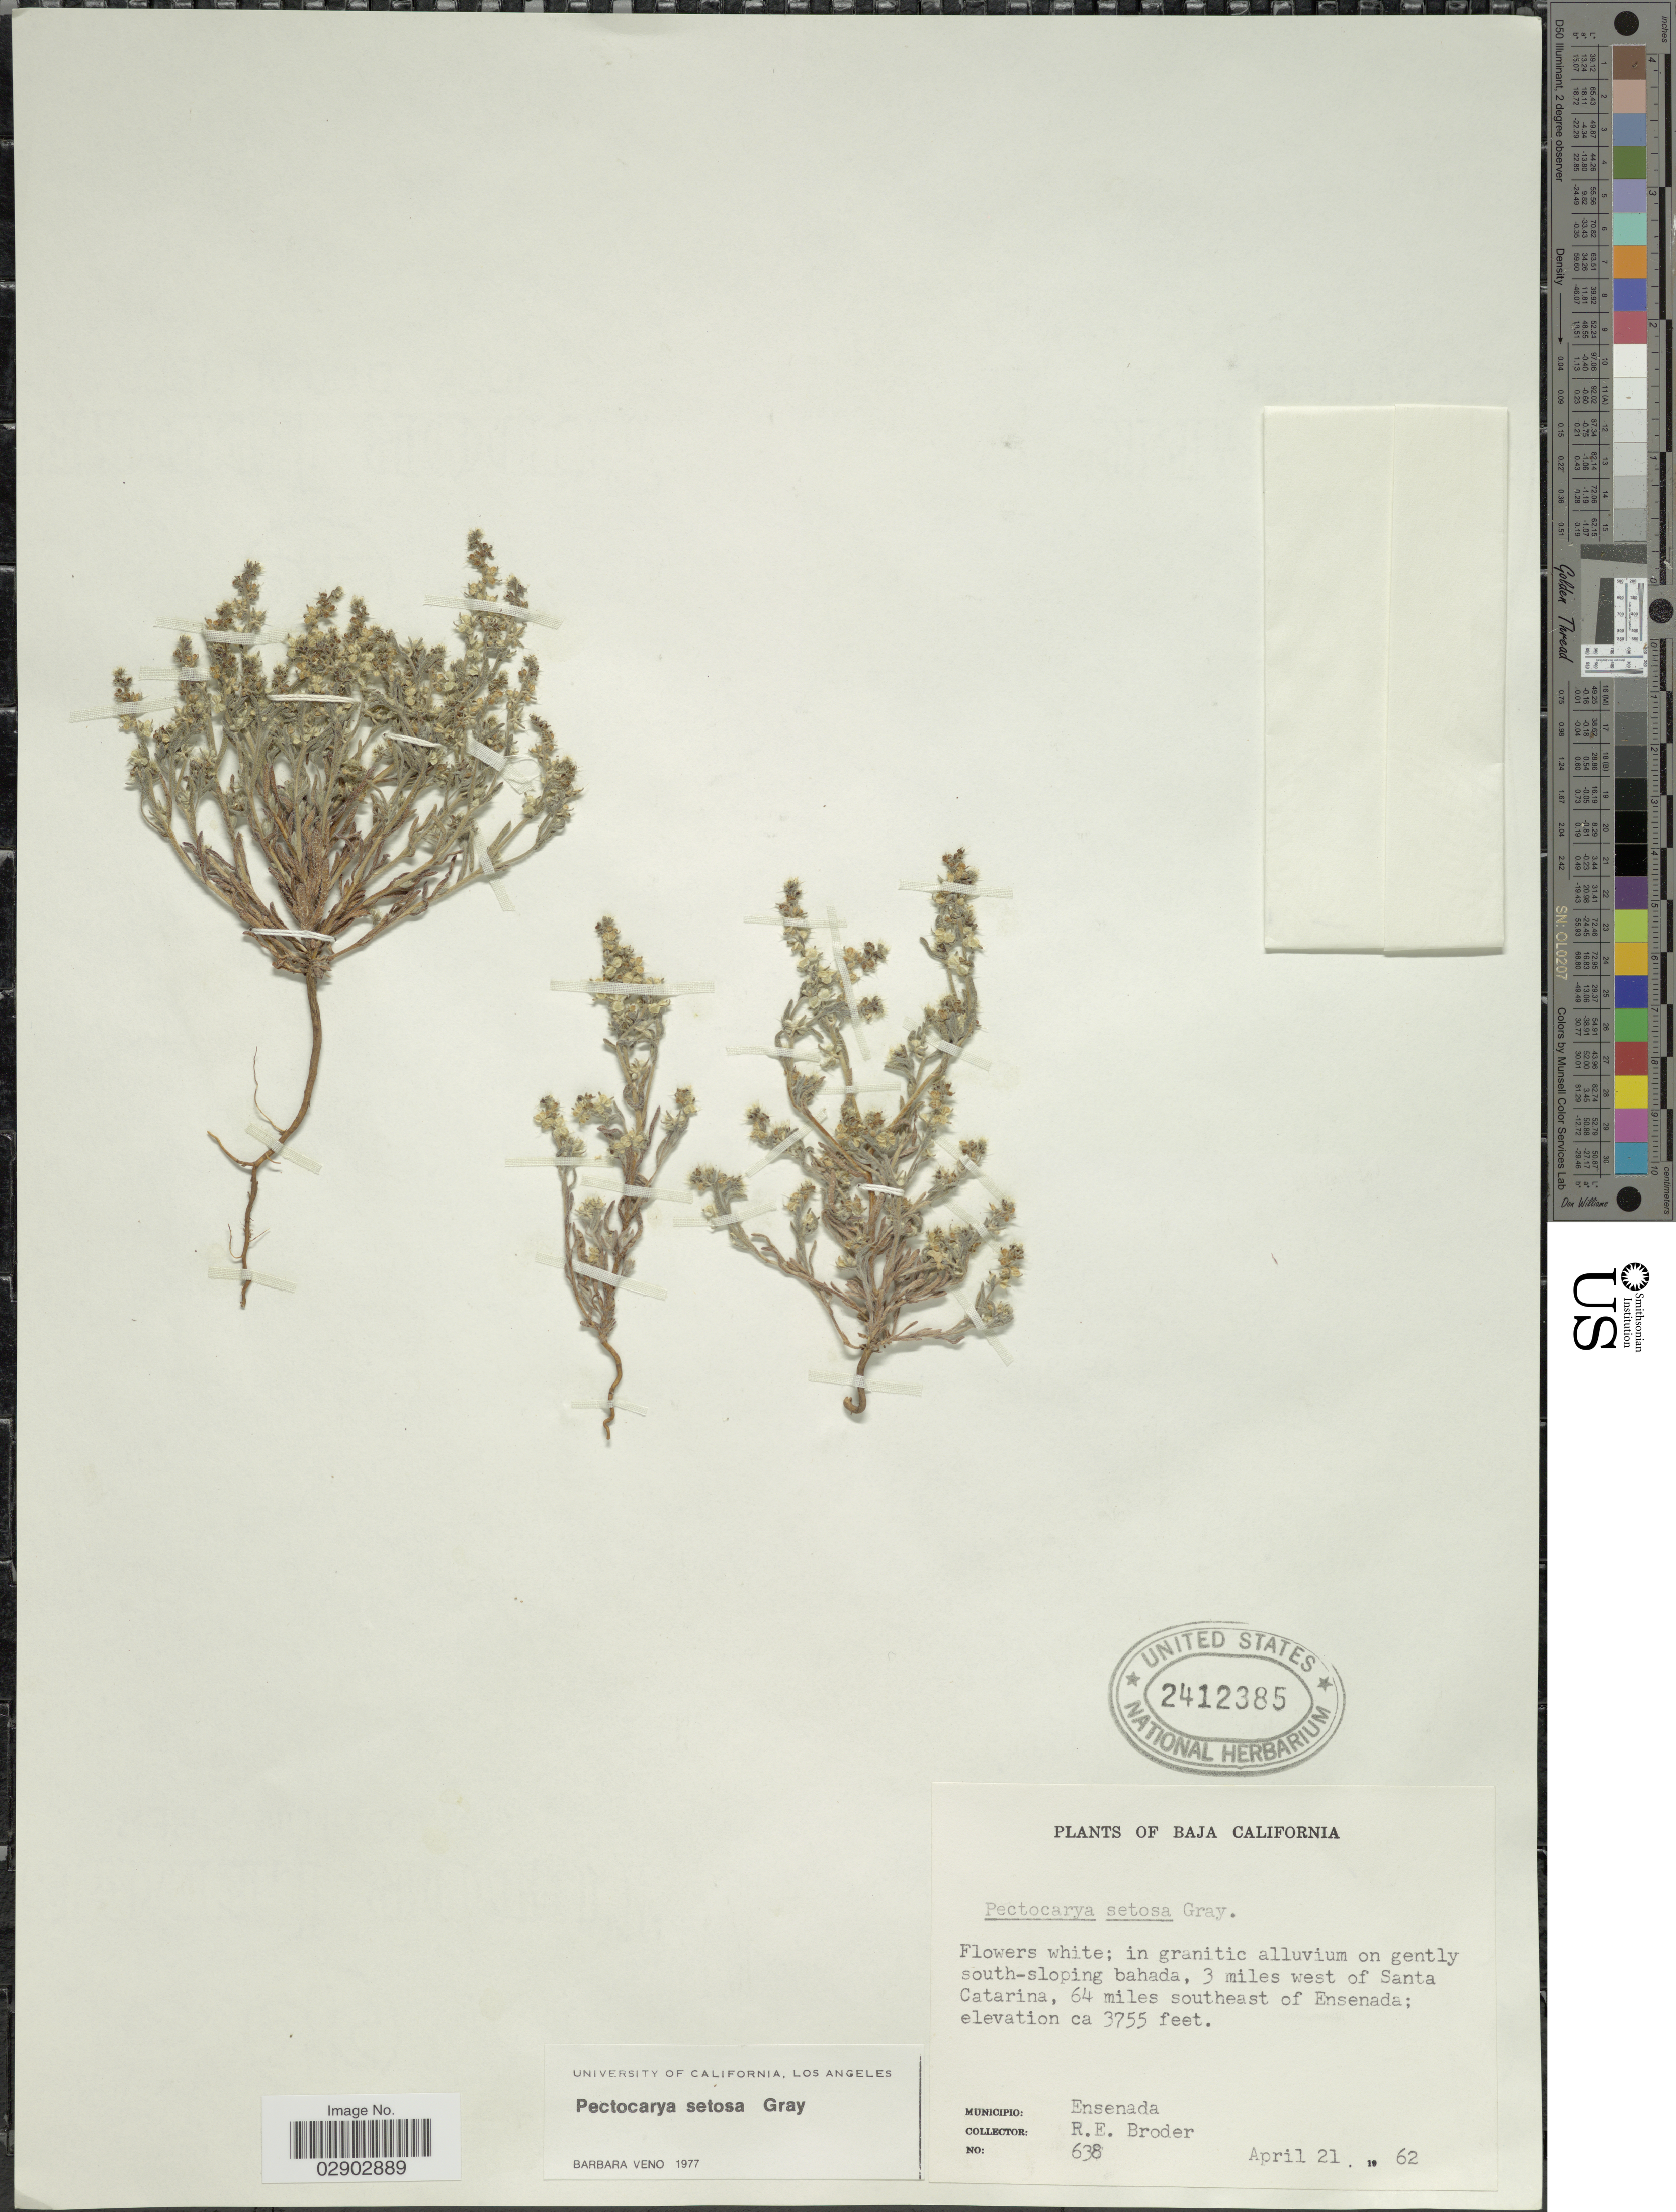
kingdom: Plantae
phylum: Tracheophyta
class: Magnoliopsida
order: Boraginales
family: Boraginaceae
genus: Pectocarya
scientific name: Pectocarya setosa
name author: A. Gray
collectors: R. Broder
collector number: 638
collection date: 1962-04-21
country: Mexico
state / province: Baja California Norte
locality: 3 miles southeast of Ensenada.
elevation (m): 1145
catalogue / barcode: US 2412385